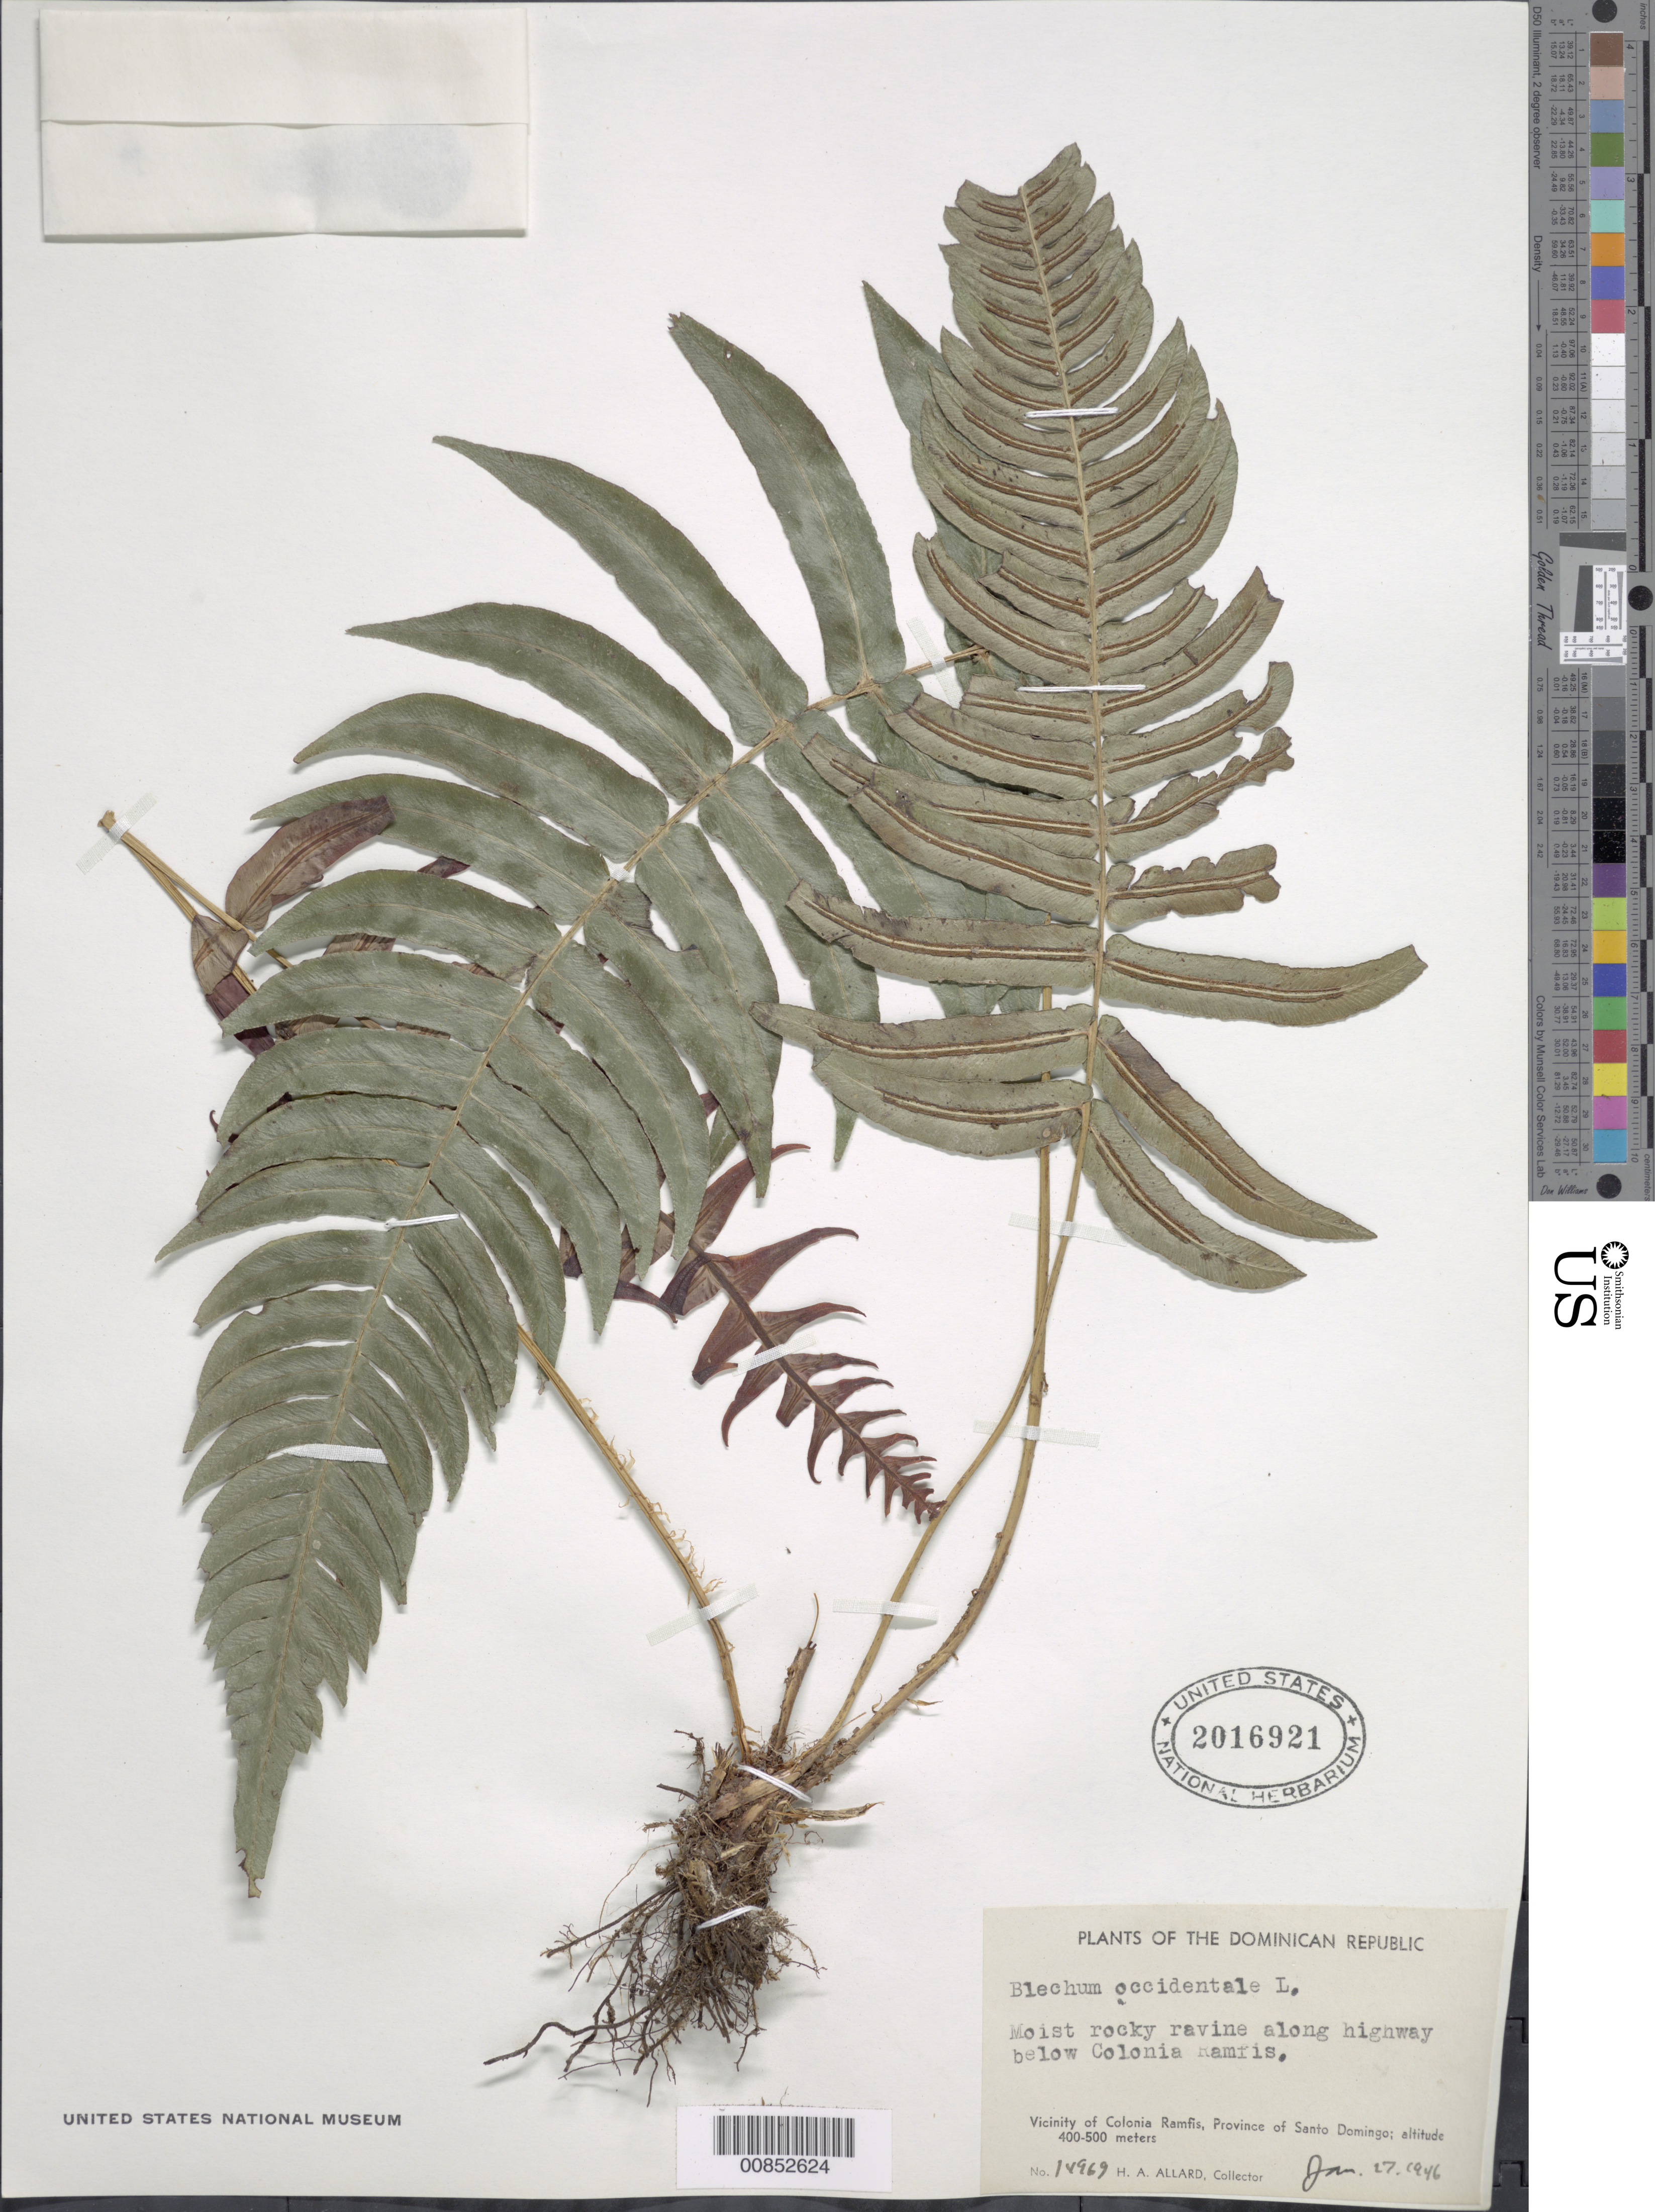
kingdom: Plantae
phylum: Tracheophyta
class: Polypodiopsida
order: Polypodiales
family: Blechnaceae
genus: Blechnum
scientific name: Blechnum occidentale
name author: L.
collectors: H. A. Allard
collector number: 14969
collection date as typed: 27 Jan 1946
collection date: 1946-01-27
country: Dominican Republic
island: Hispaniola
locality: Prov. Santo Domingo, below Colonia Ramfis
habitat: Moist rocky ravine along highway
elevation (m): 400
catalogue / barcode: US 2016921